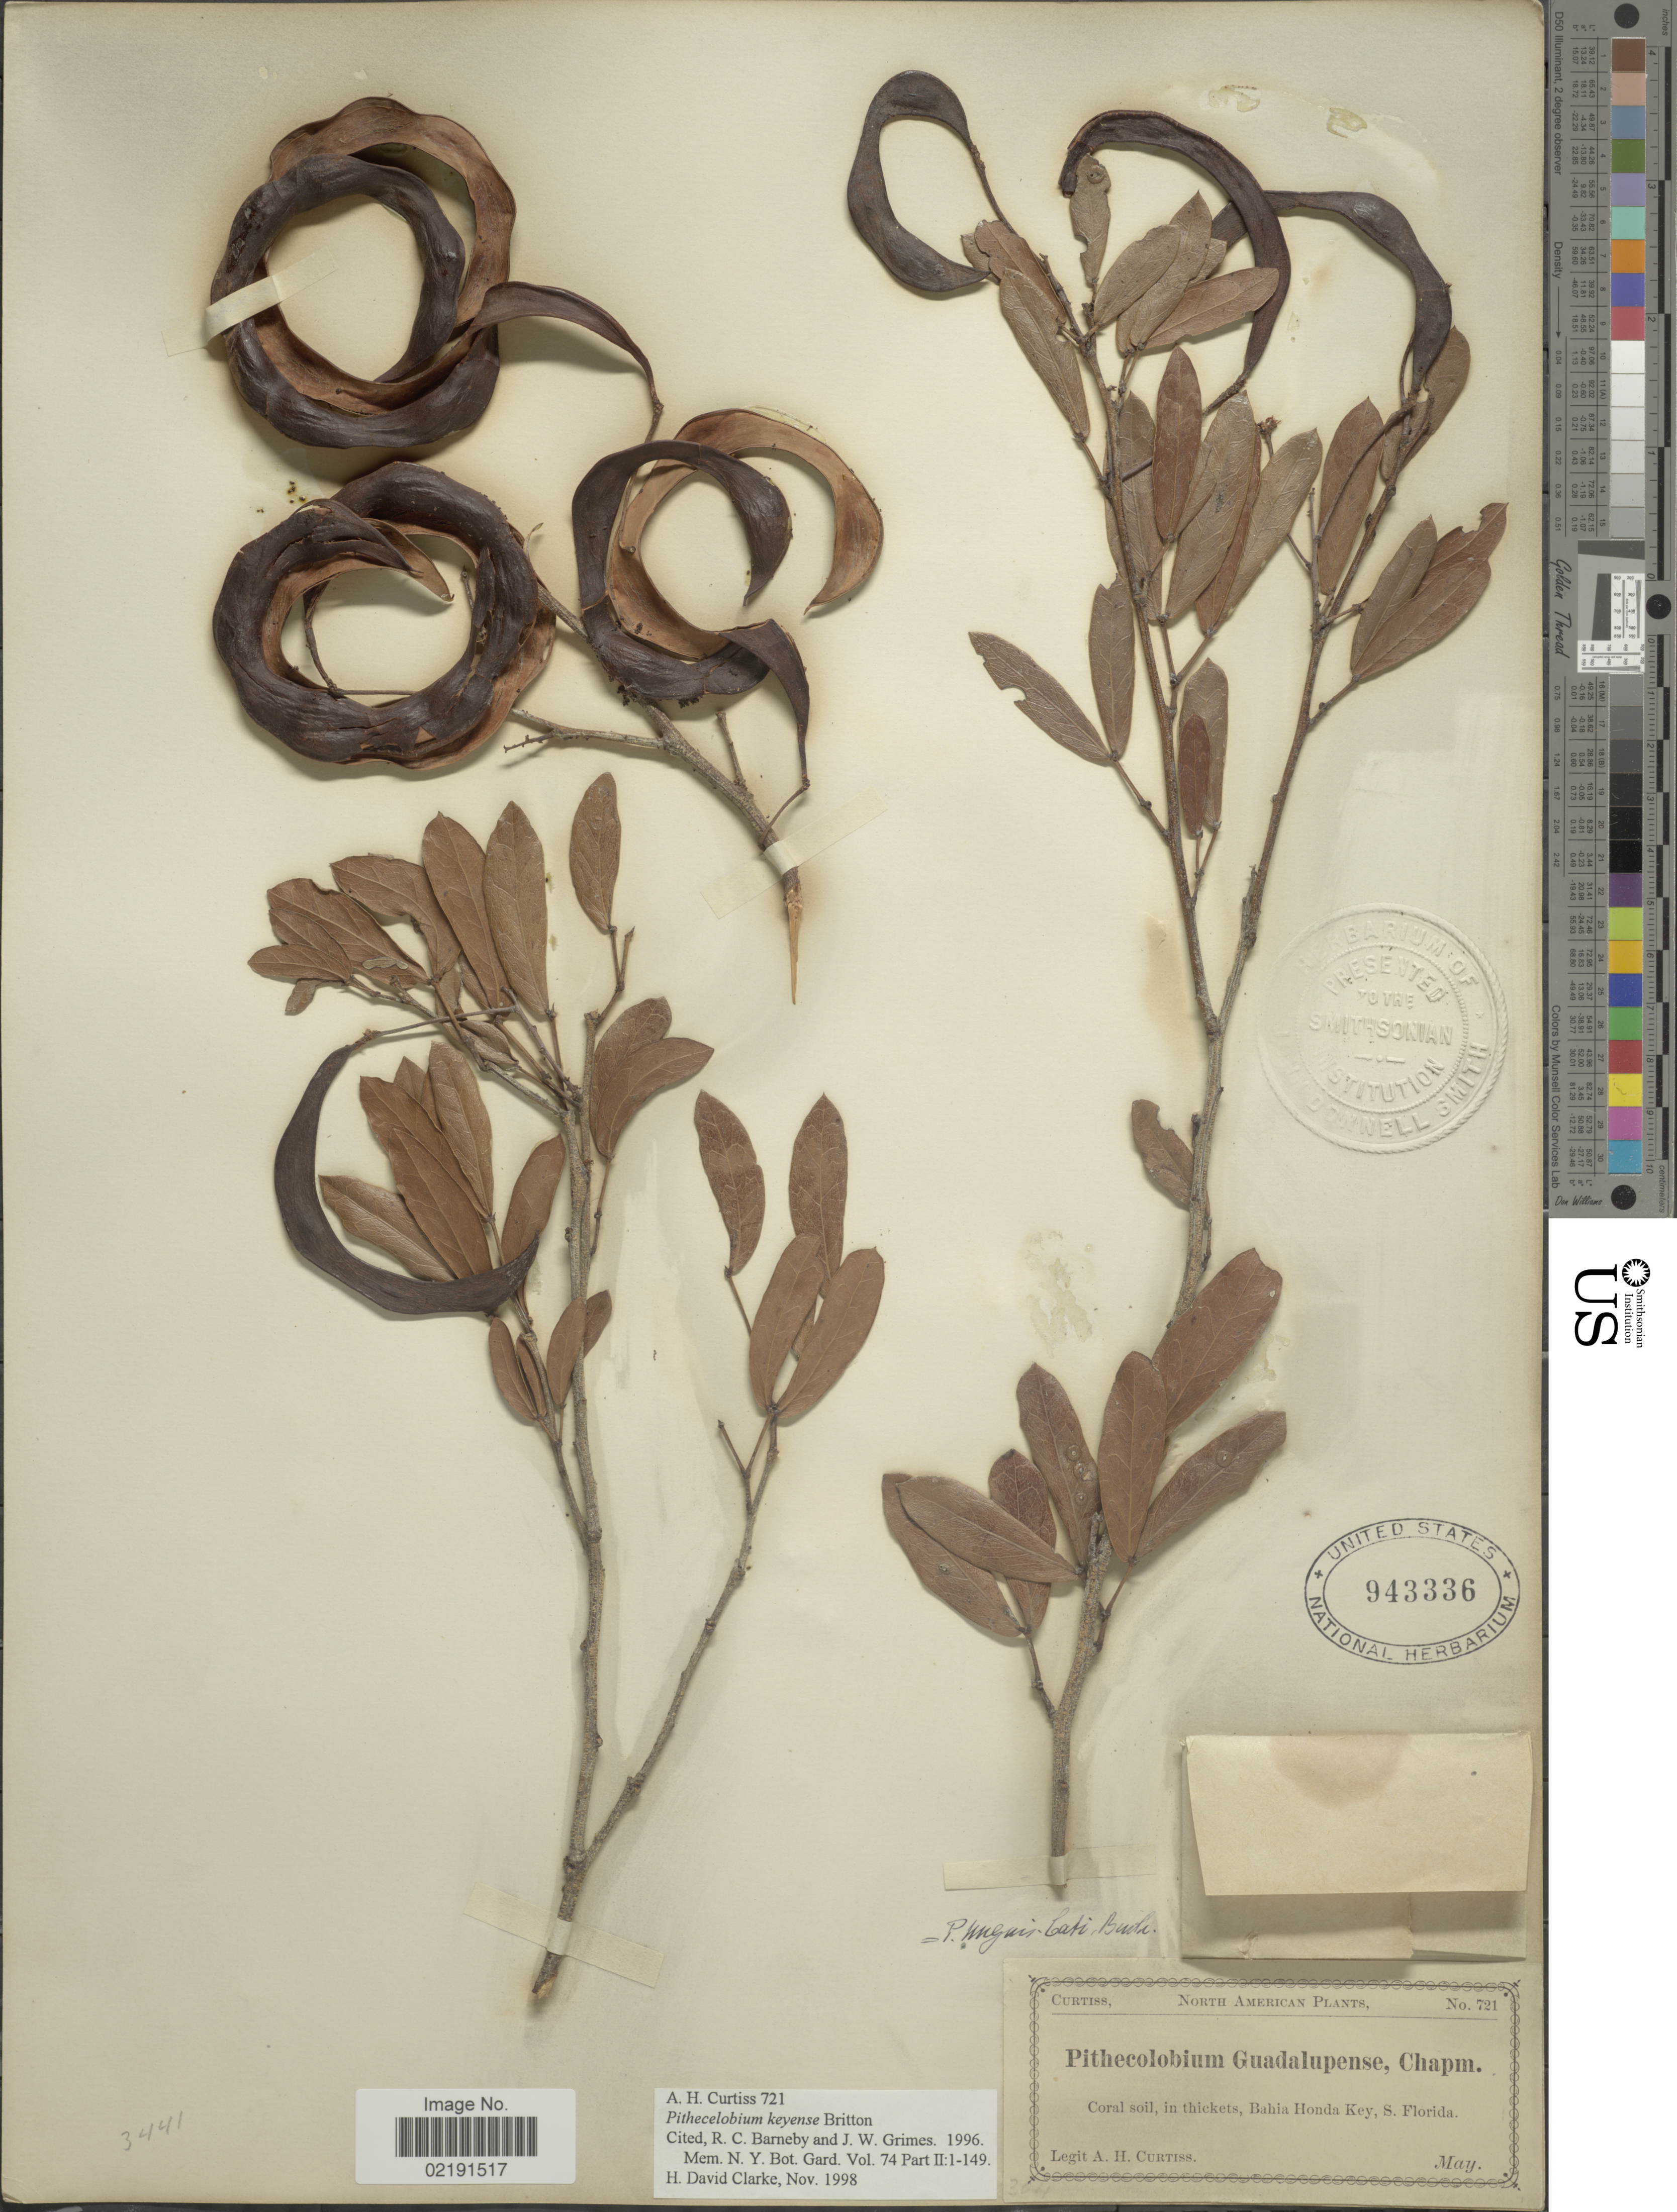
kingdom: Plantae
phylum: Tracheophyta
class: Magnoliopsida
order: Fabales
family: Fabaceae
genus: Pithecellobium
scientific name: Pithecellobium unguis-cati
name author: (L.) Benth.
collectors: A. H. Curtiss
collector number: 721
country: United States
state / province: Florida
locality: Coral soil, in thicket, Bahia Honda Key, S. Florida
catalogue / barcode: US 943336